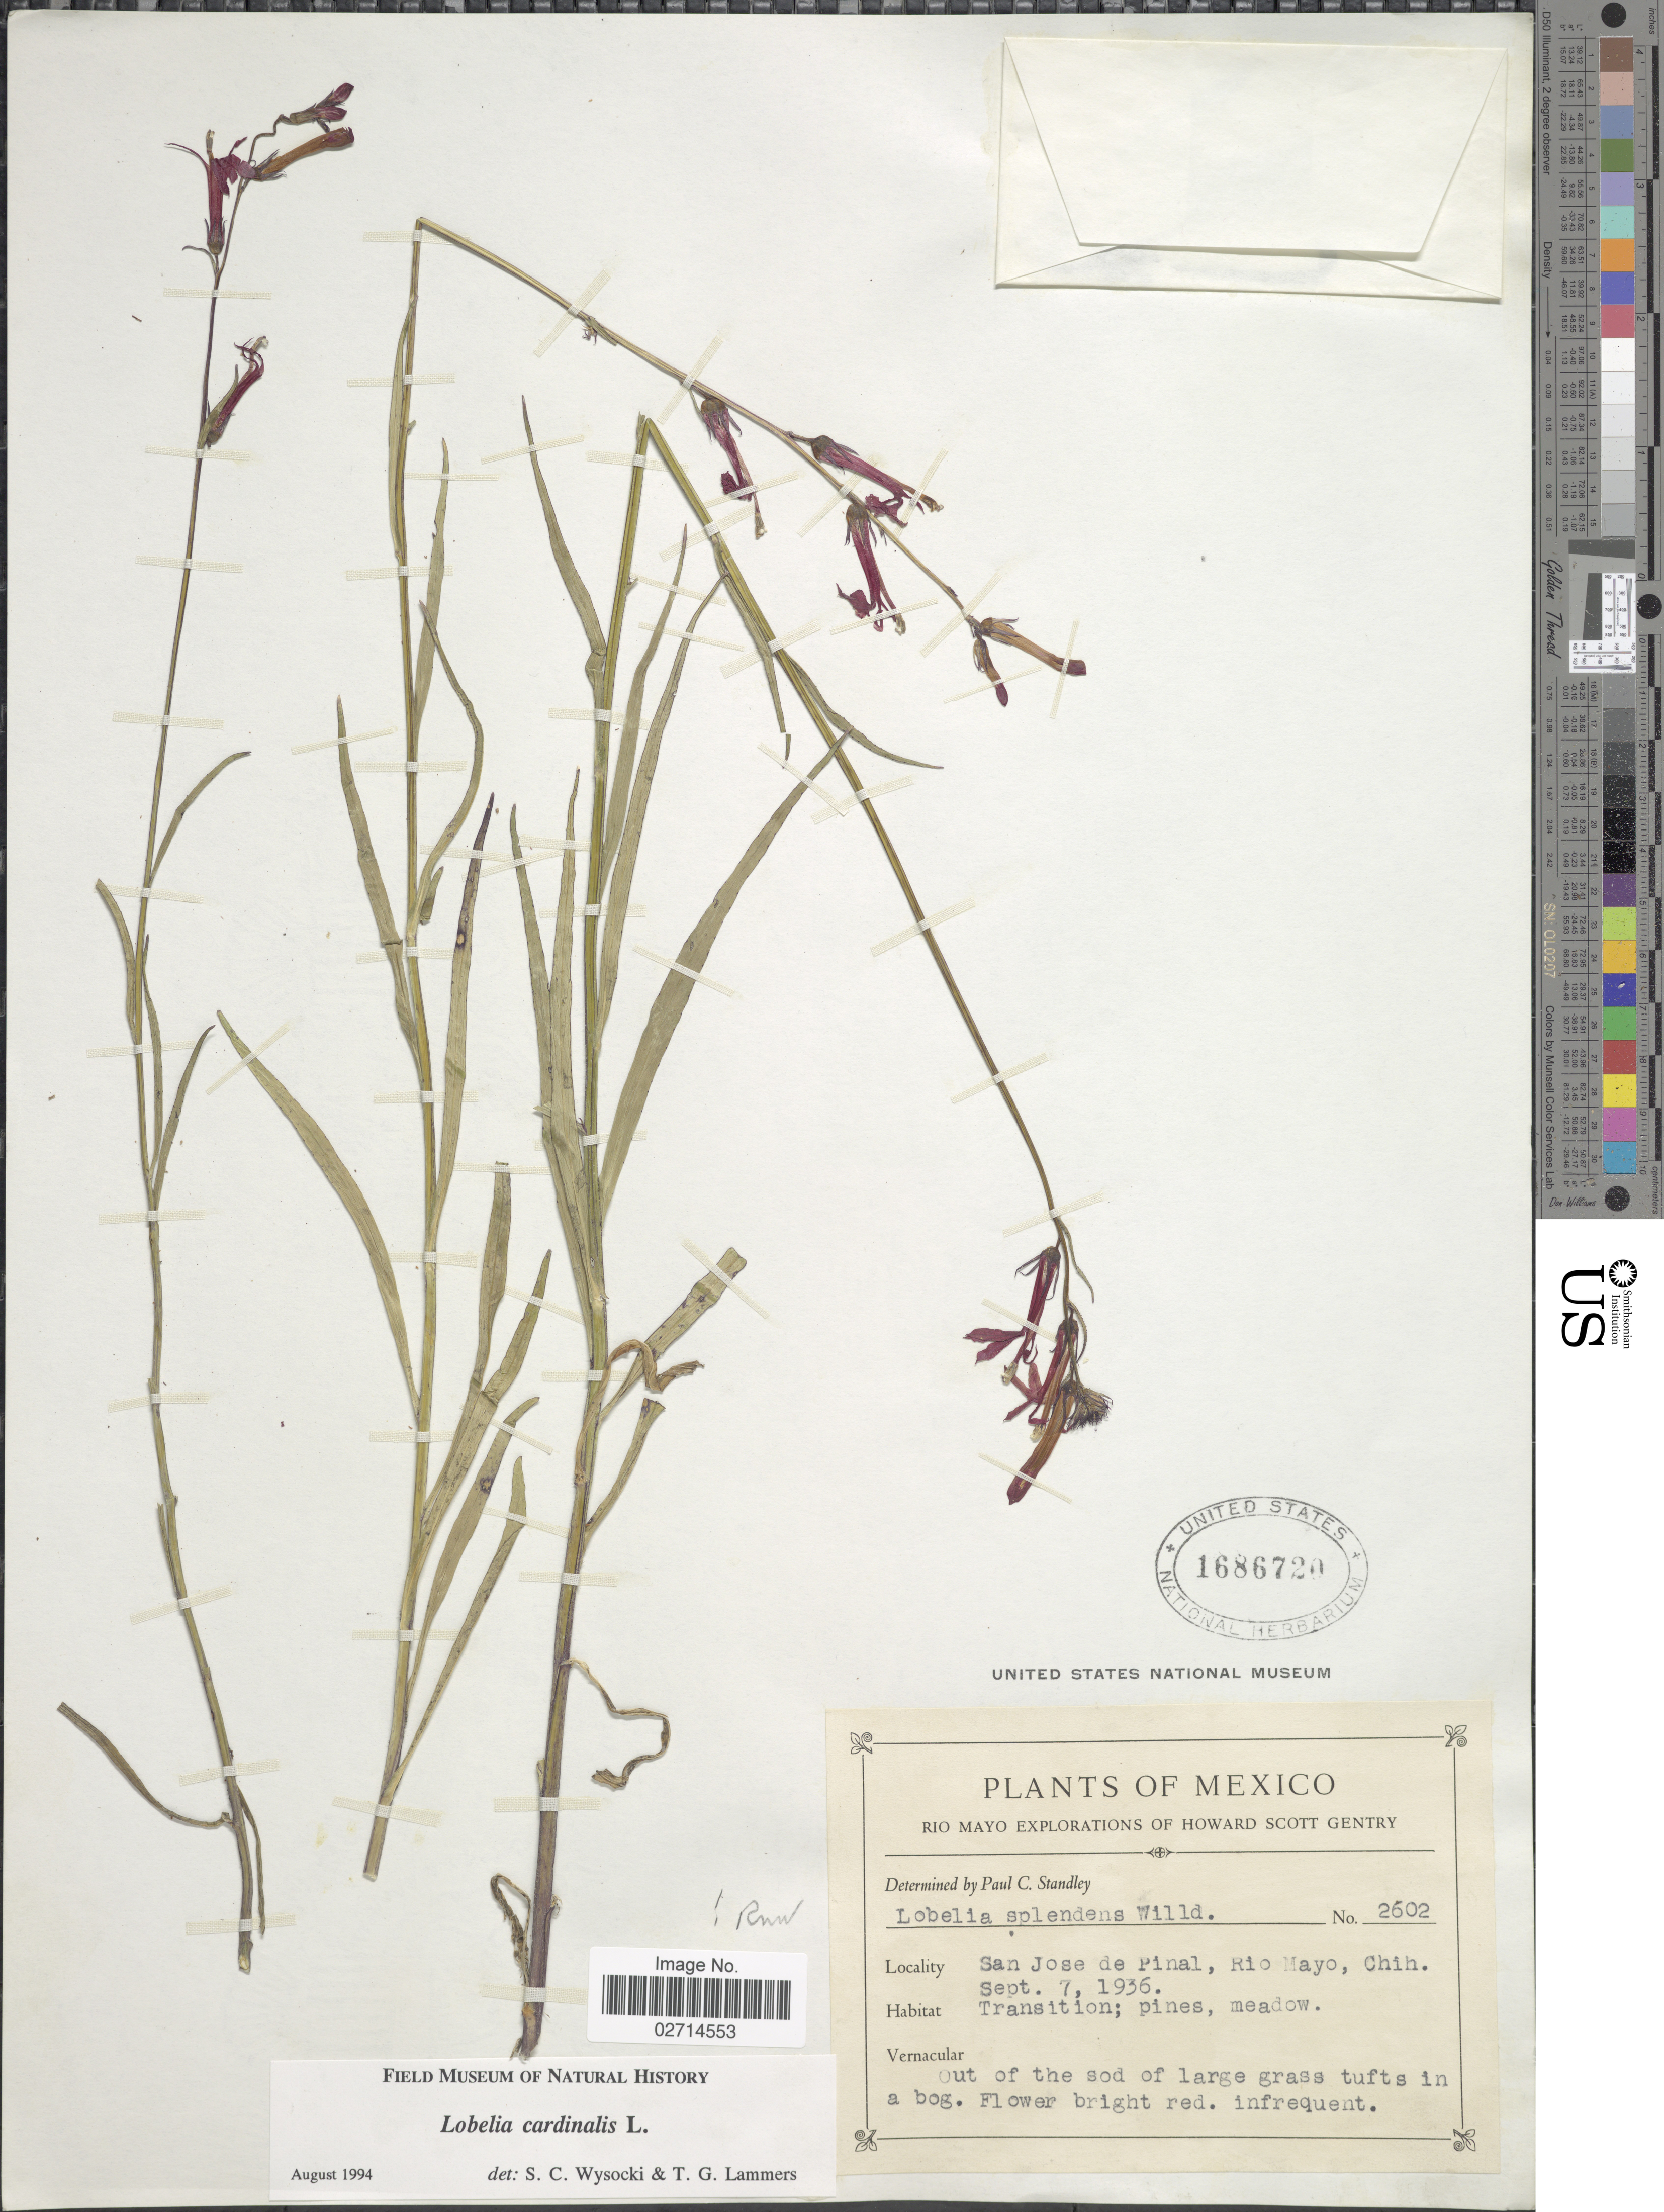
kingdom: Plantae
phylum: Tracheophyta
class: Magnoliopsida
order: Asterales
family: Campanulaceae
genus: Lobelia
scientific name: Lobelia cardinalis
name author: L.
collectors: H. S. Gentry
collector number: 2602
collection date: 1936-09-07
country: Mexico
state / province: Chihuahua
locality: San Jose de Pinal, Rio Mayo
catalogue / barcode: US 1686720